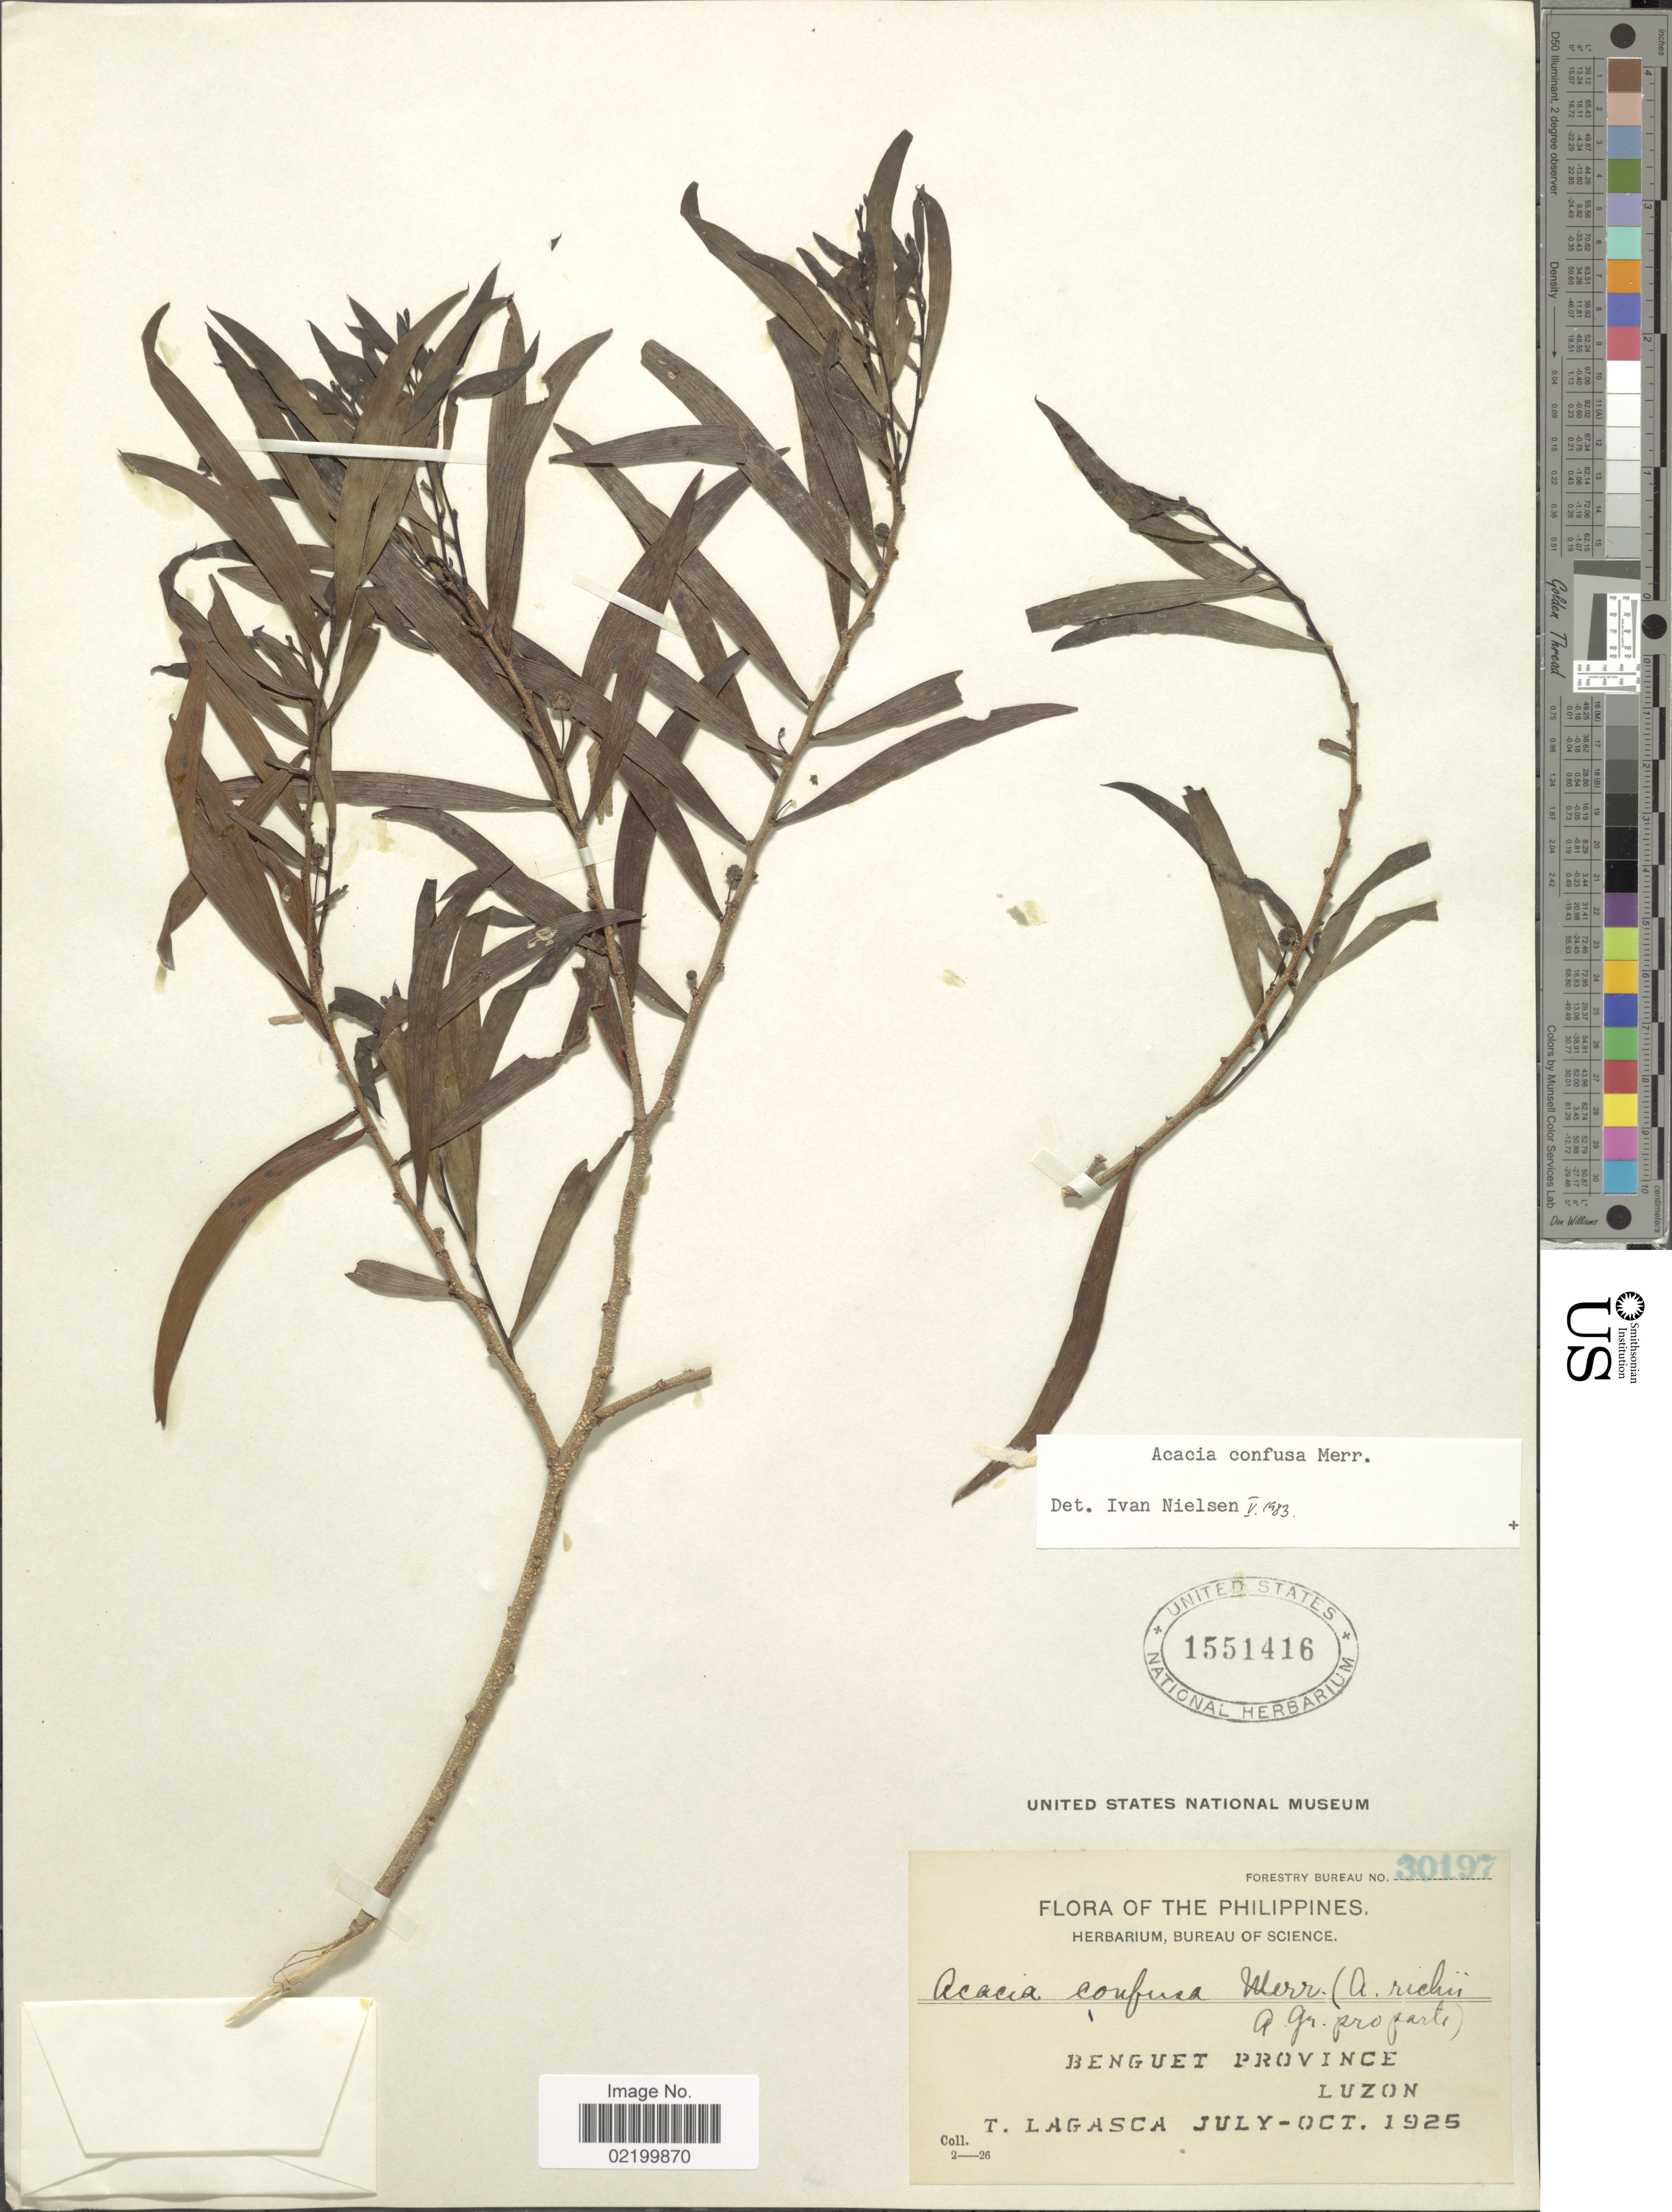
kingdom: Plantae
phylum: Tracheophyta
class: Magnoliopsida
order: Fabales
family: Fabaceae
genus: Acacia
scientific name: Acacia confusa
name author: Merr.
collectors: T. Lagasca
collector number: Forestry Bureau 30197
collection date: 1925-07/1925-10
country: Philippines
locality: Benguet Province Luzon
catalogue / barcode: US 1551416